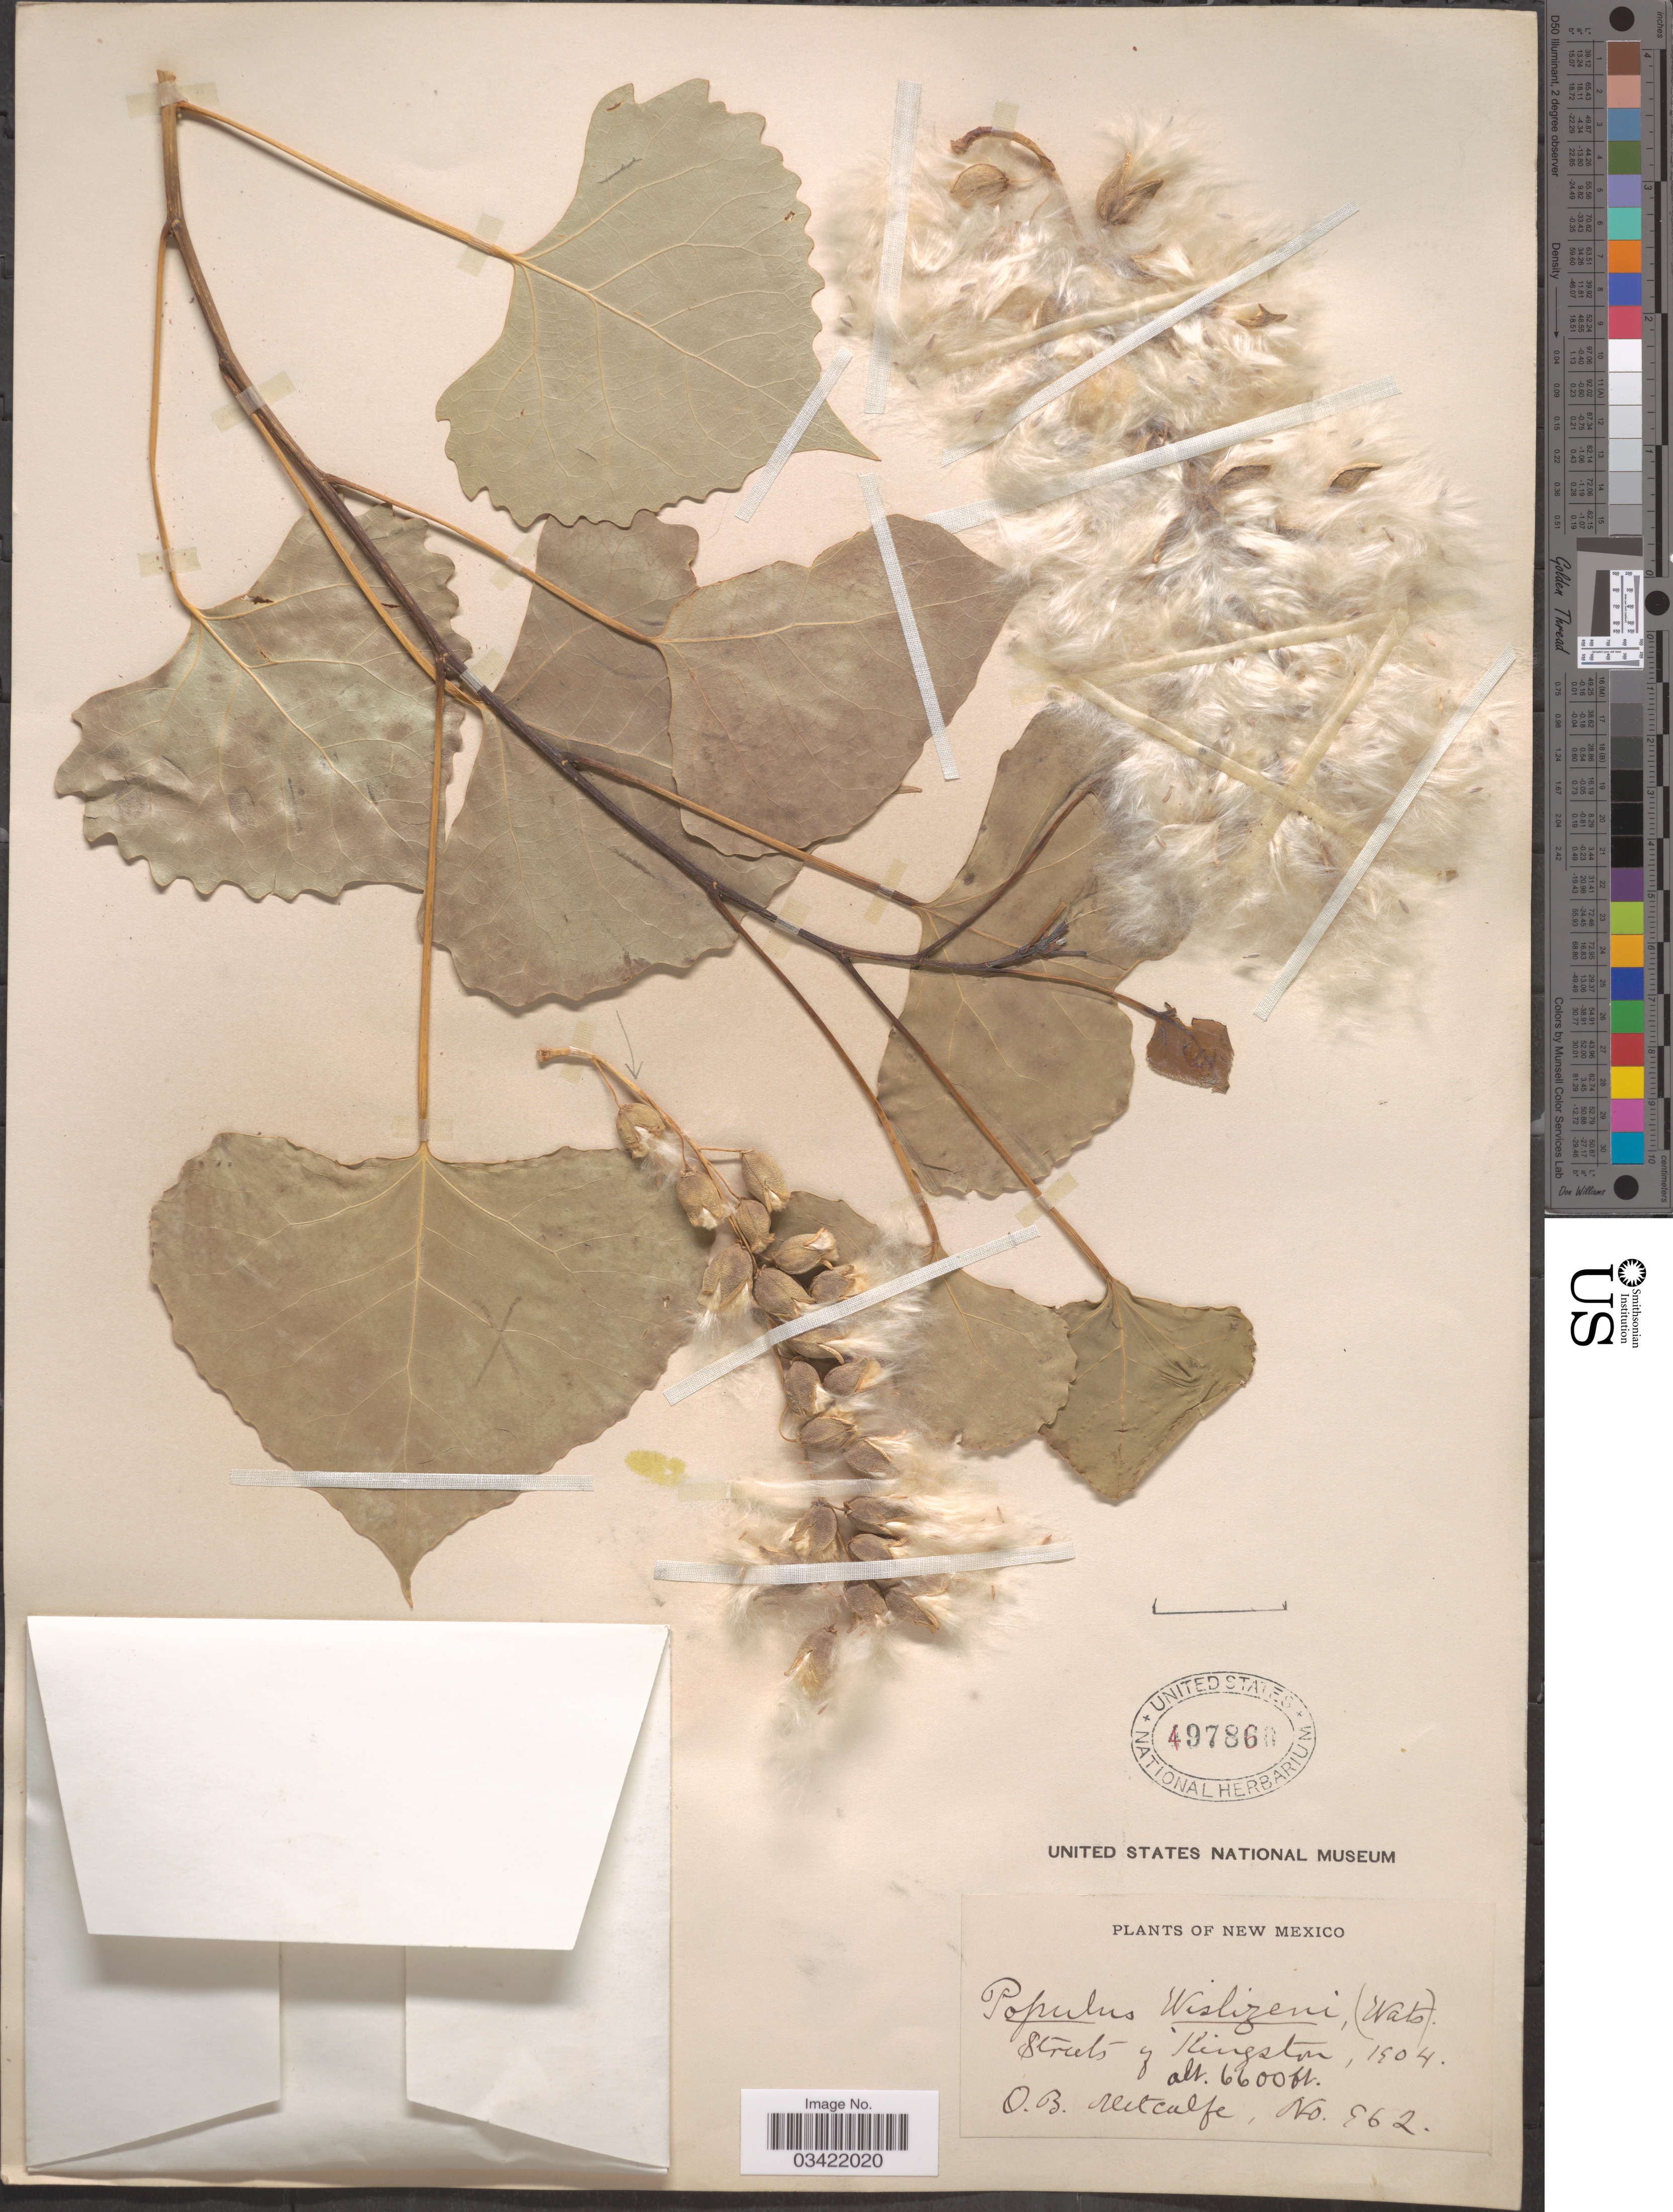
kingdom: Plantae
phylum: Tracheophyta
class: Magnoliopsida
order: Malpighiales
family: Salicaceae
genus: Populus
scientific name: Populus deltoides subsp. wislizeni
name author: (S. Watson) Eckenw.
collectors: O. B. Metcalfe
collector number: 962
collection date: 1904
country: United States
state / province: New Mexico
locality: Streets of Kingston.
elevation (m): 2012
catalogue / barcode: US 497860